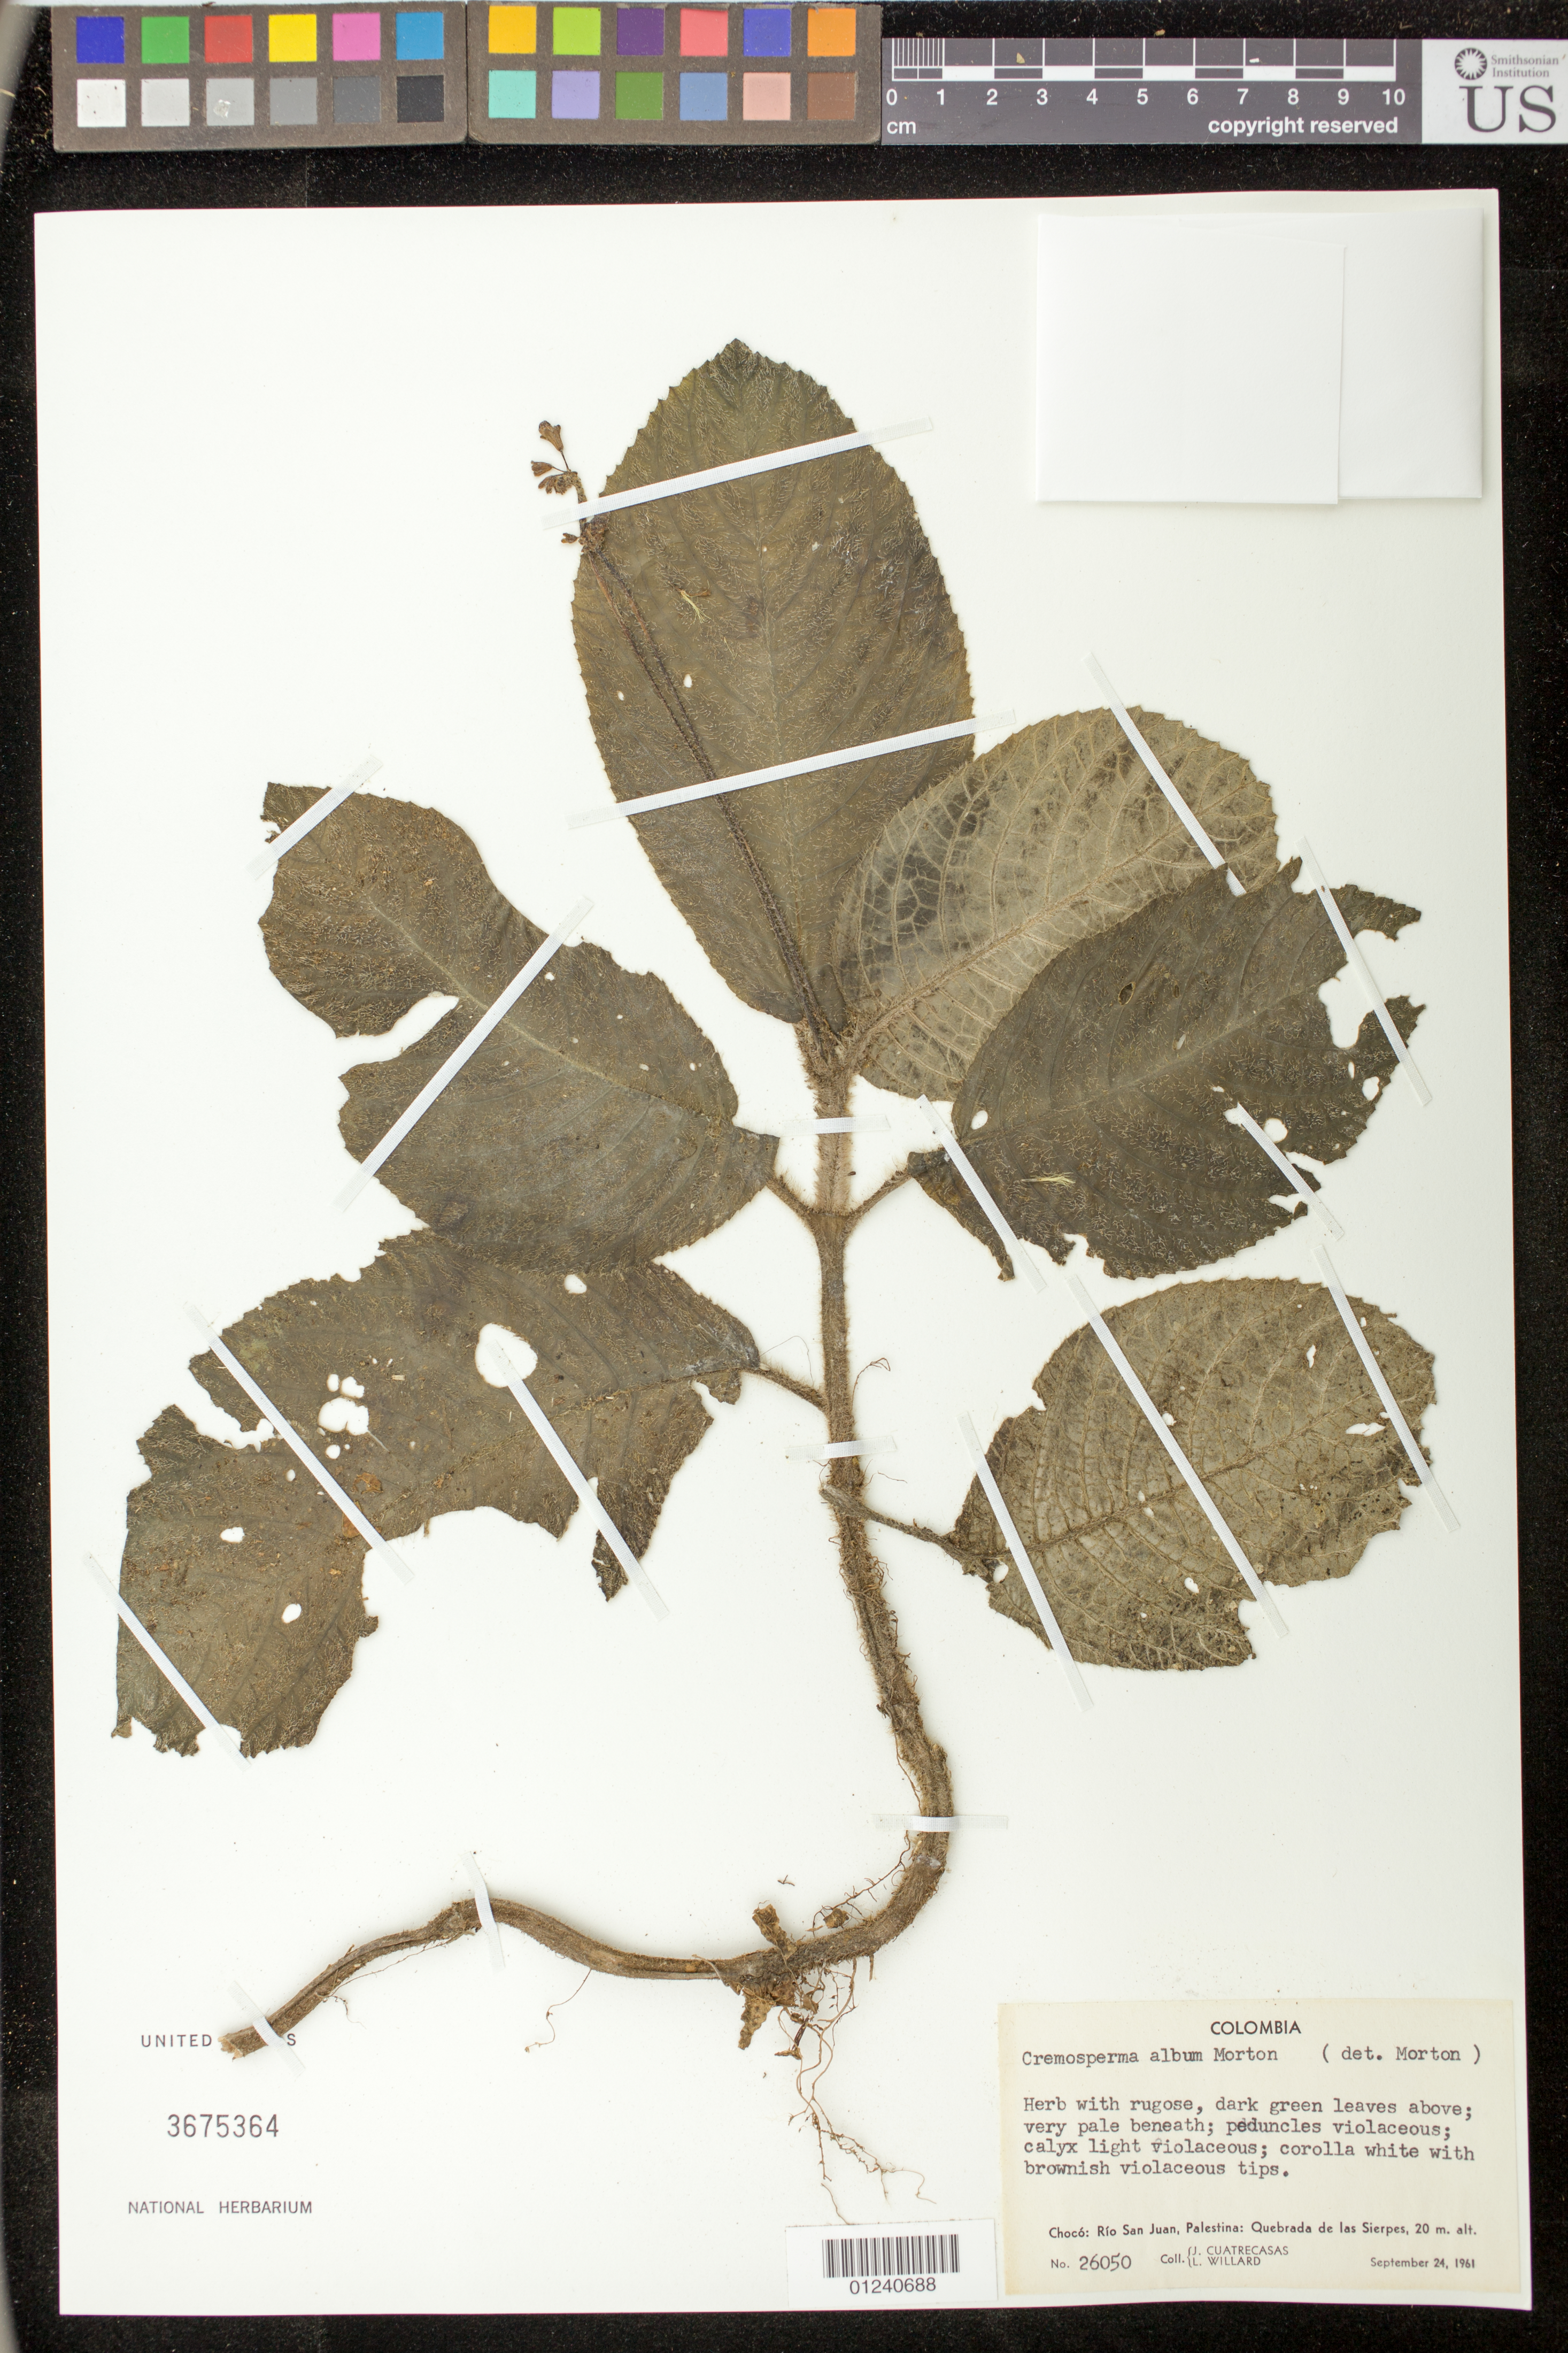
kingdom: Plantae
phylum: Tracheophyta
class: Magnoliopsida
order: Lamiales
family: Gesneriaceae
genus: Cremosperma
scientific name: Cremosperma album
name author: C.V. Morton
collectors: J. Cuatrecasas & L. Willard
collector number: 26050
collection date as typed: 24 Sep 1961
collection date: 1961-09-24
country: Colombia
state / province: Chocó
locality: Río San Juan, Palestina, Quebrada de las Sierpes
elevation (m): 20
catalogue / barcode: US 3675364